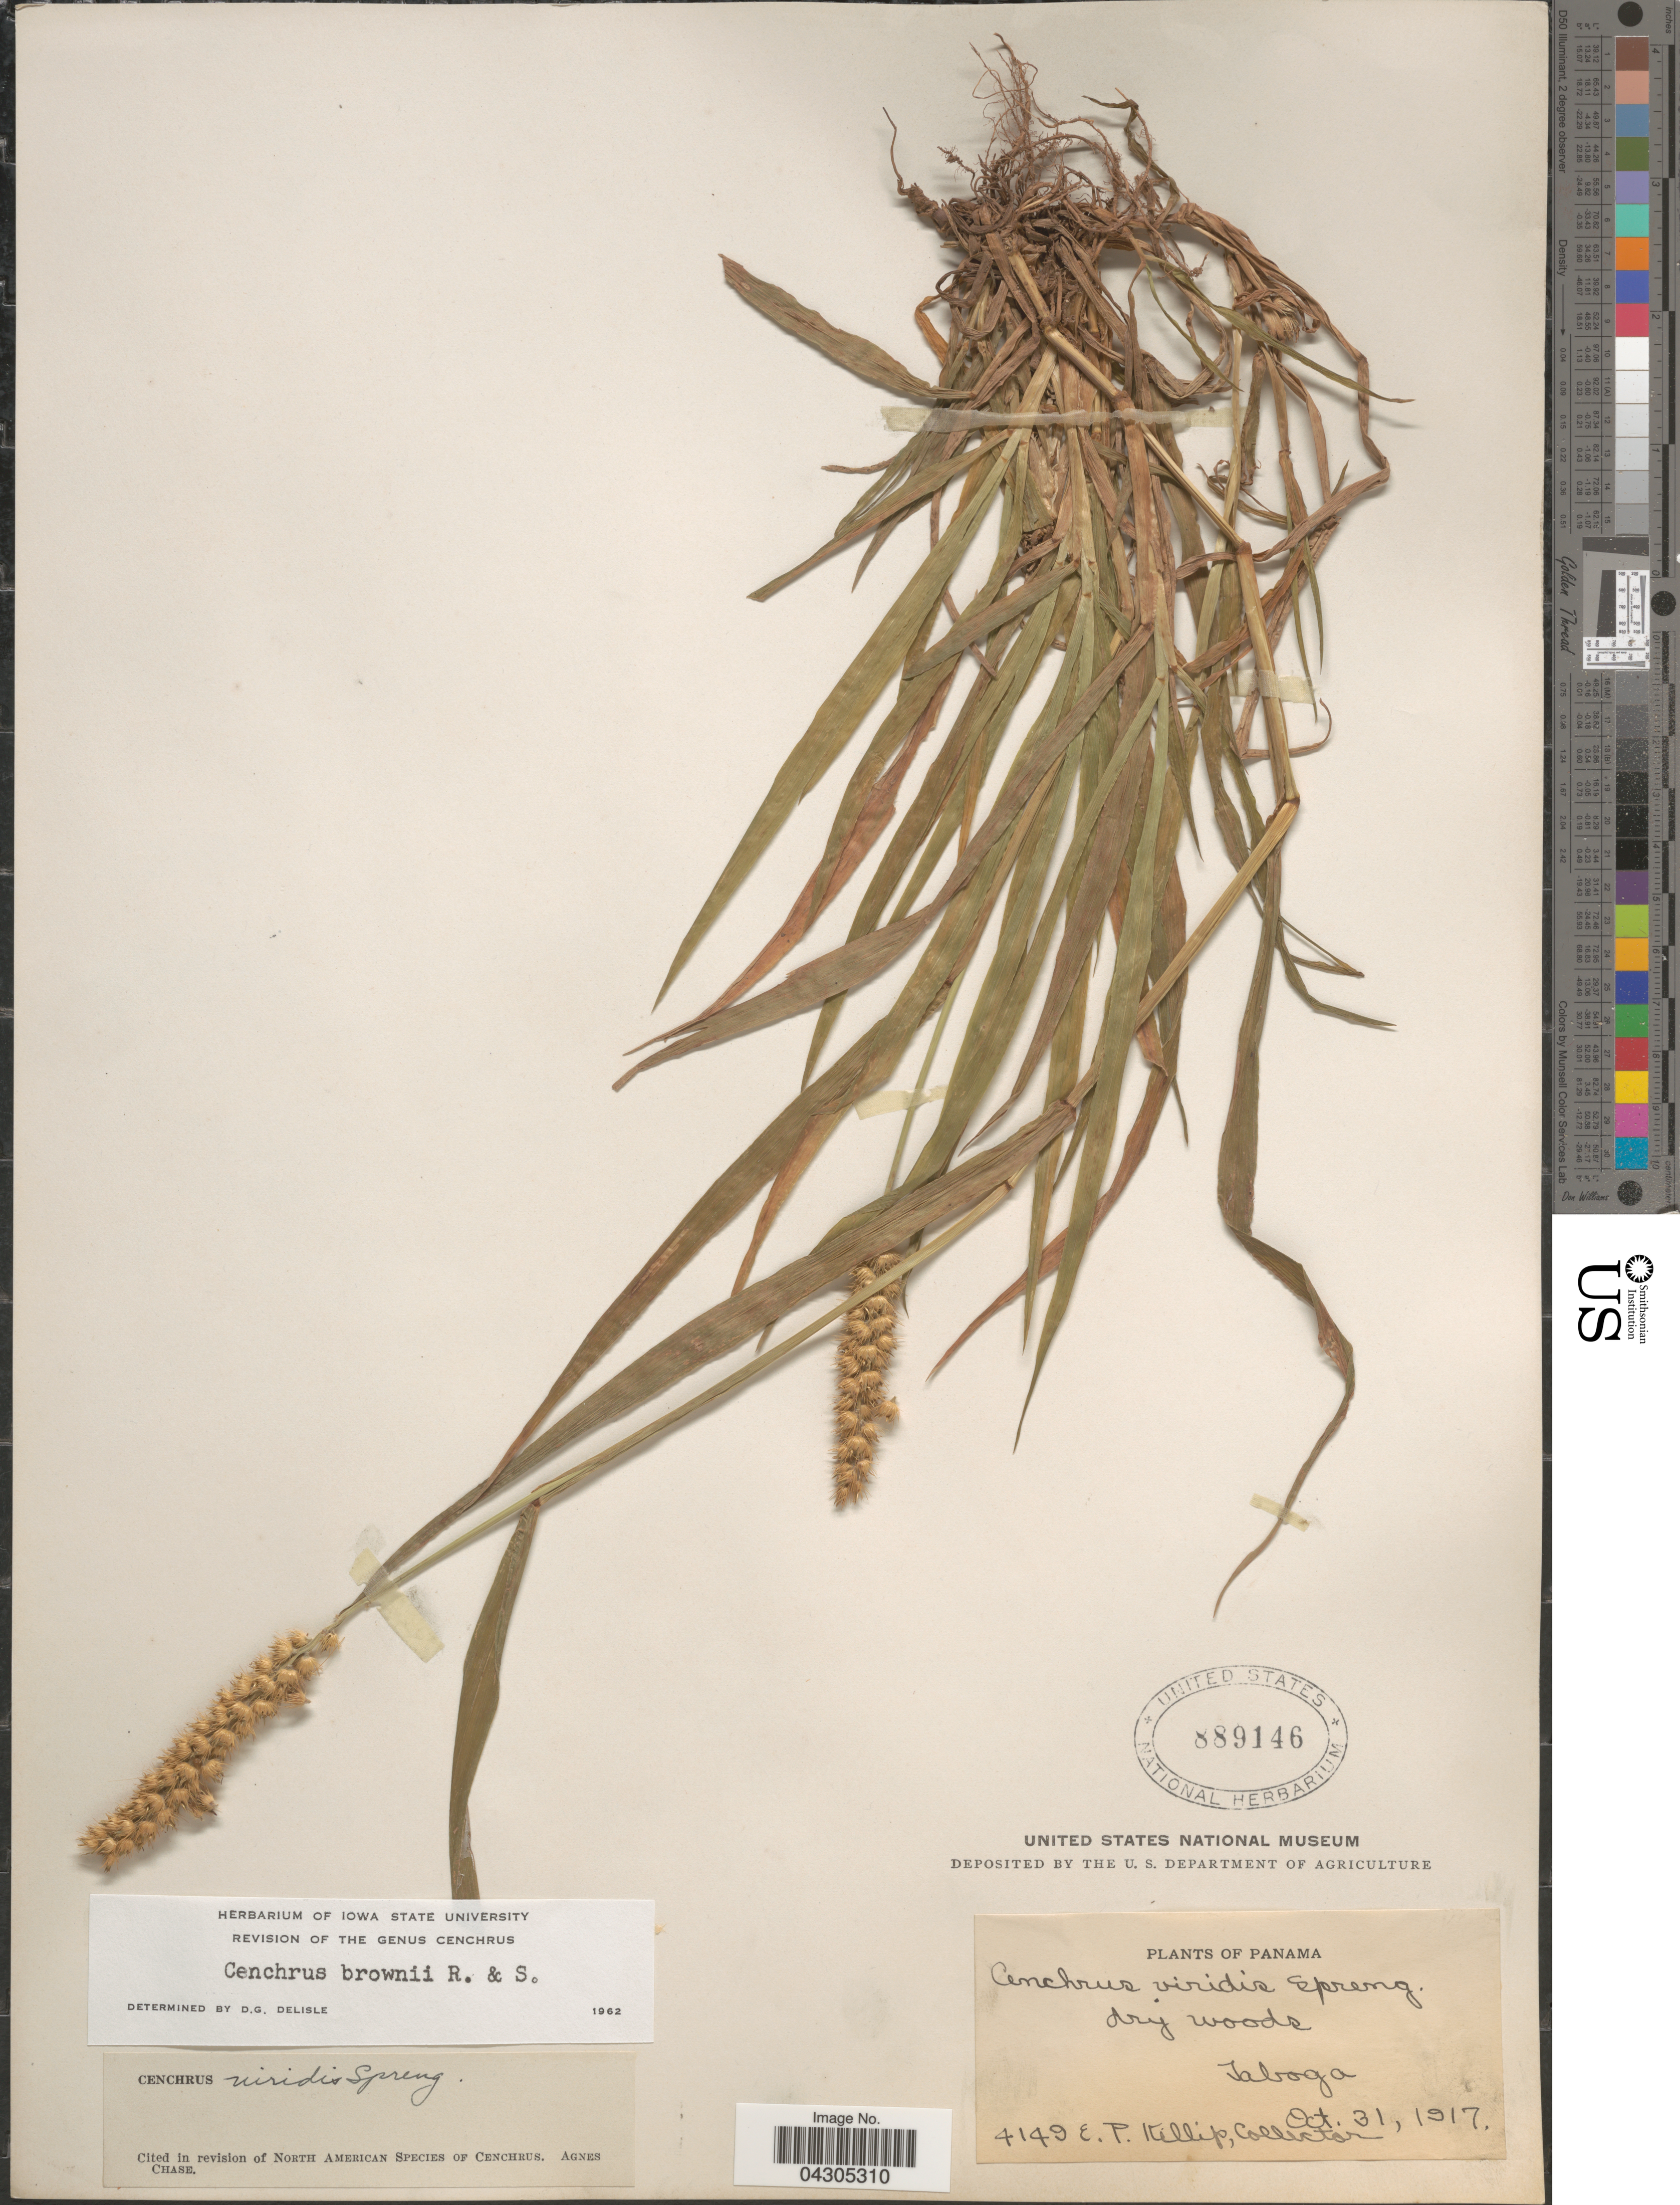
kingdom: Plantae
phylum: Tracheophyta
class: Liliopsida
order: Poales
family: Poaceae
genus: Cenchrus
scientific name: Cenchrus brownii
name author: Roem. & Schult.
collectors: E. P. Killip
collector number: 4149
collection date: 1917-10-31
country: Panama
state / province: Panamá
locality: Taboga.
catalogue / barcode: US 889146